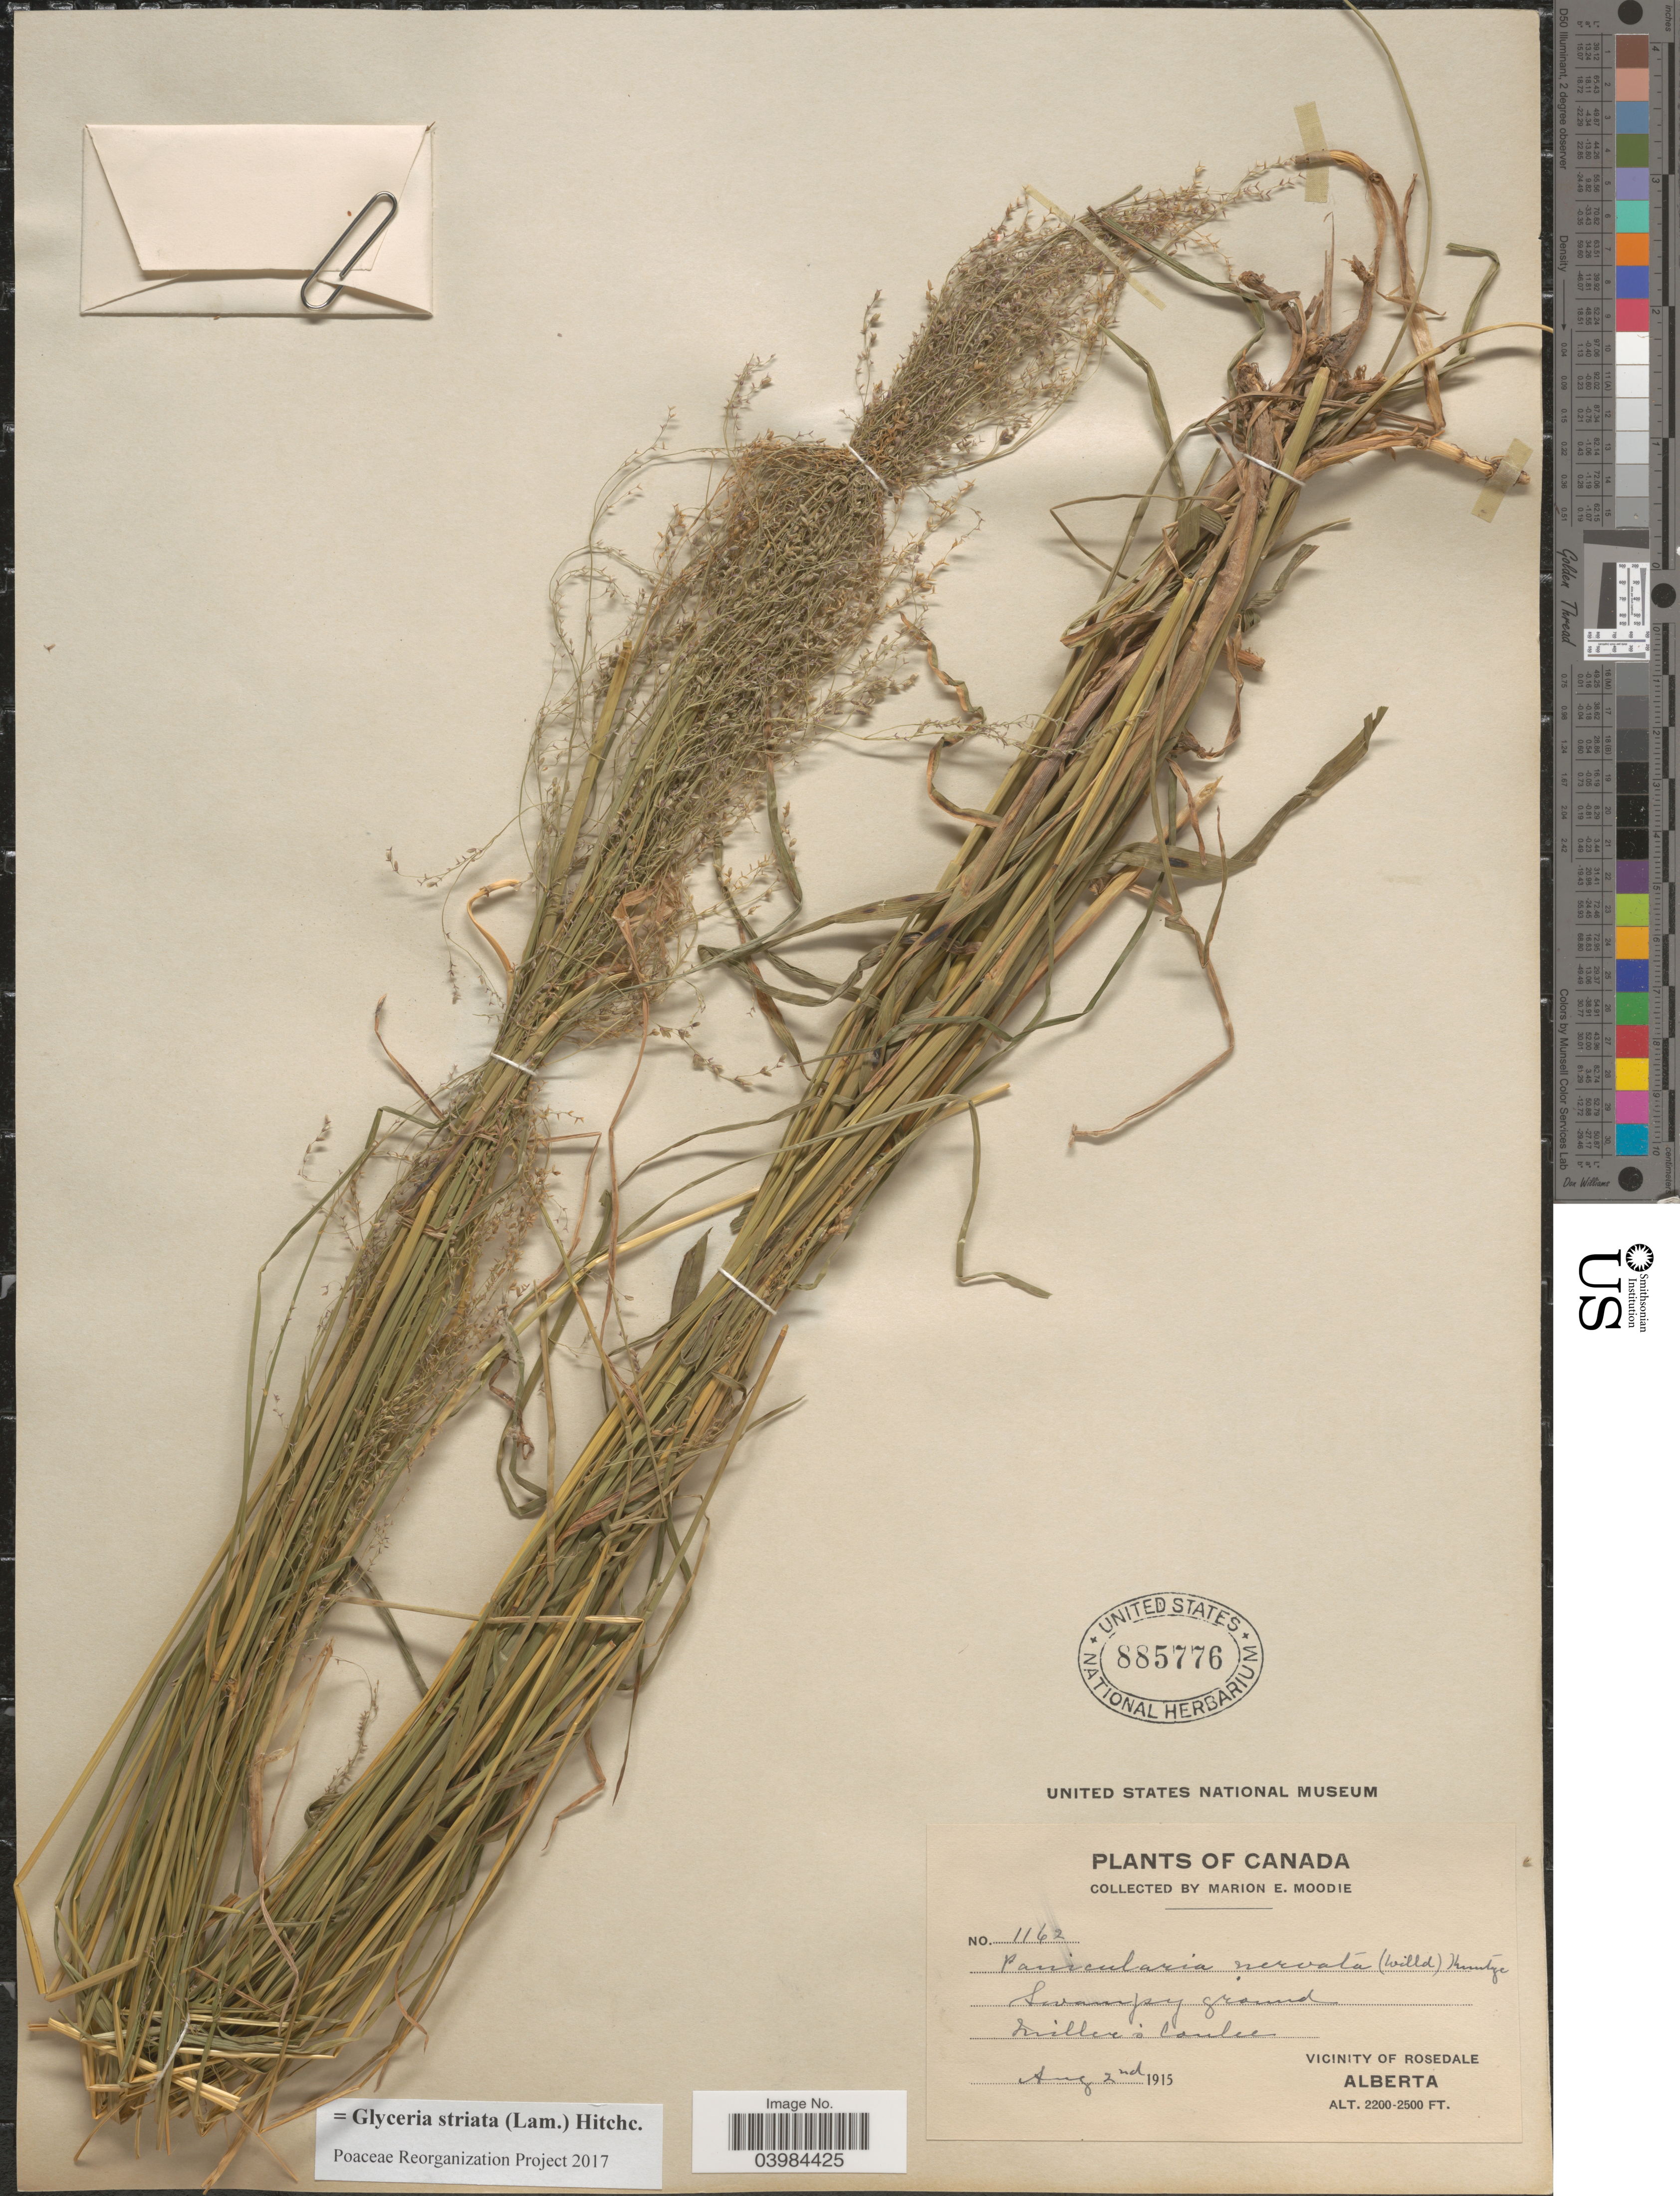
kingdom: Plantae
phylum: Tracheophyta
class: Liliopsida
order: Poales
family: Poaceae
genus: Glyceria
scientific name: Glyceria striata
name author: (Lam.) Hitchc.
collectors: M. E. Moodie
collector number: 1162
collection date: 1915-08-02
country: Canada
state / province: Alberta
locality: Miller's Coulee. Vicinity of Rosedale.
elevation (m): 671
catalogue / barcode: US 885776